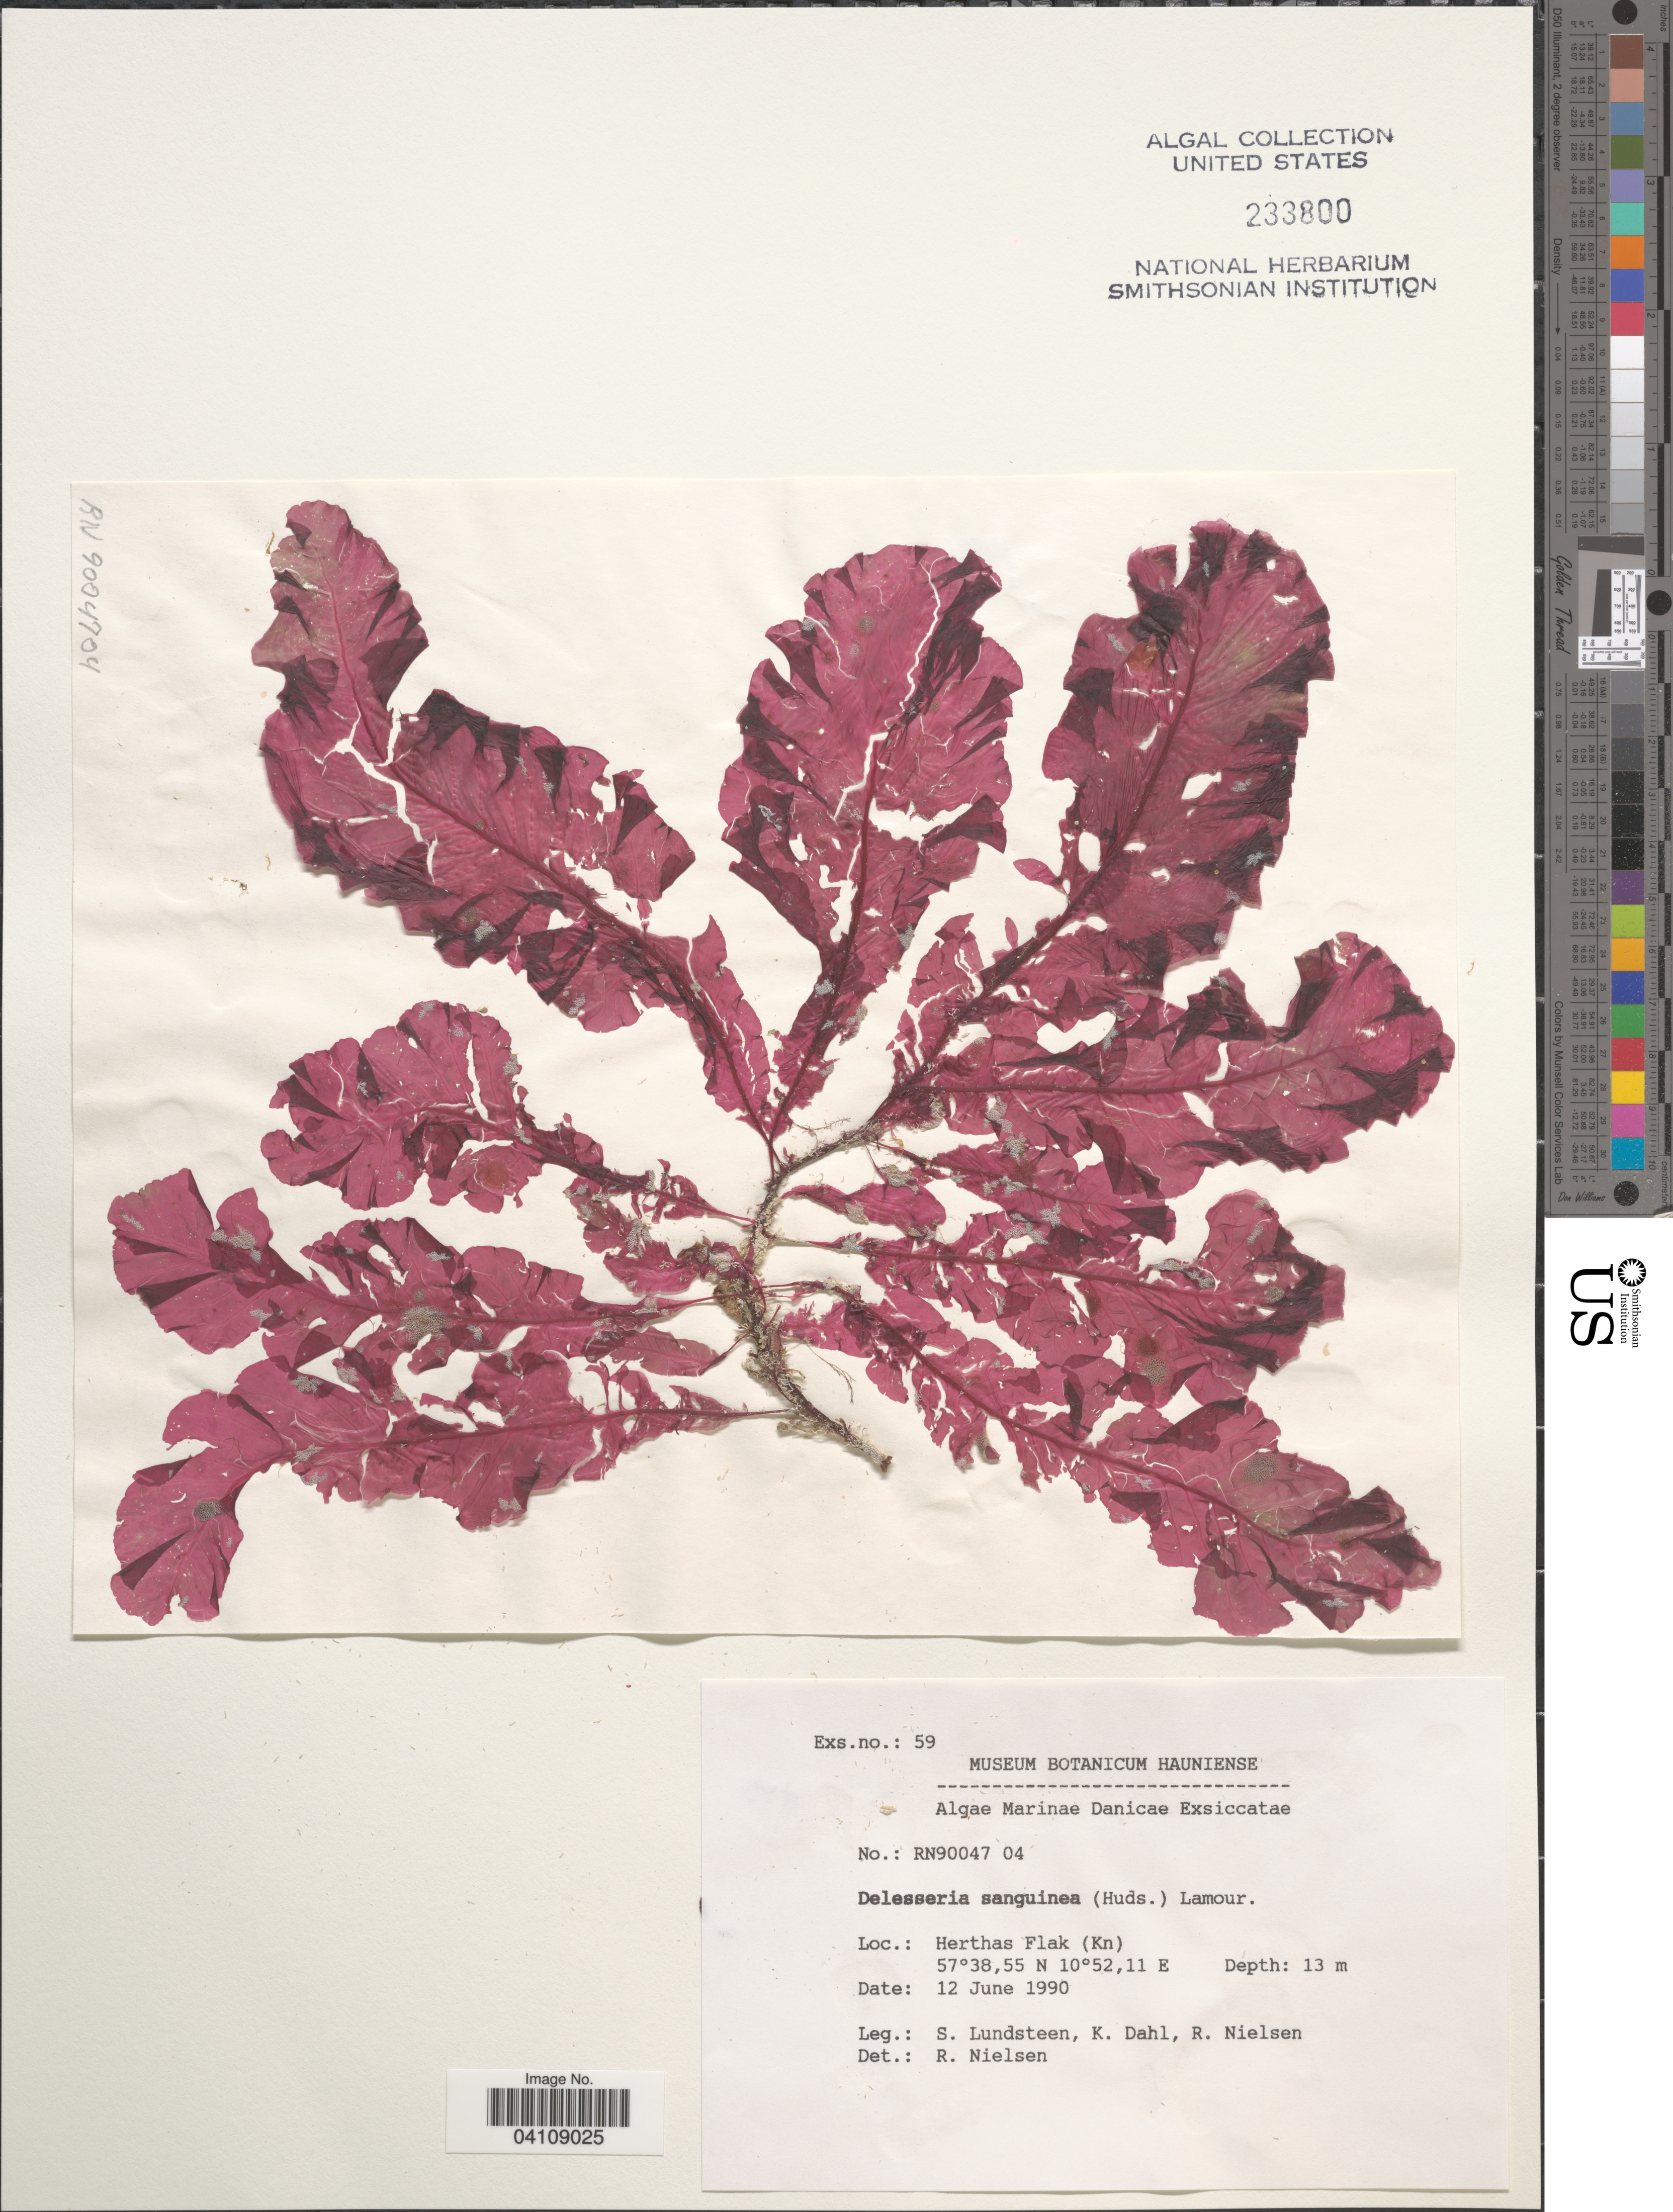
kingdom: Plantae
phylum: Rhodophyta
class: Florideophyceae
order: Ceramiales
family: Delesseriaceae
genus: Delesseria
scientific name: Delesseria sanguinea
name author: (Huds.) J.V.Lamouroux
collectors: S. Lundsteen, K. Dahl & R. Nielsen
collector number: RN90047 04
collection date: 1990-06-12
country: Denmark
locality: Danicae. Herthas Flak (Kn).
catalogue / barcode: US 233800